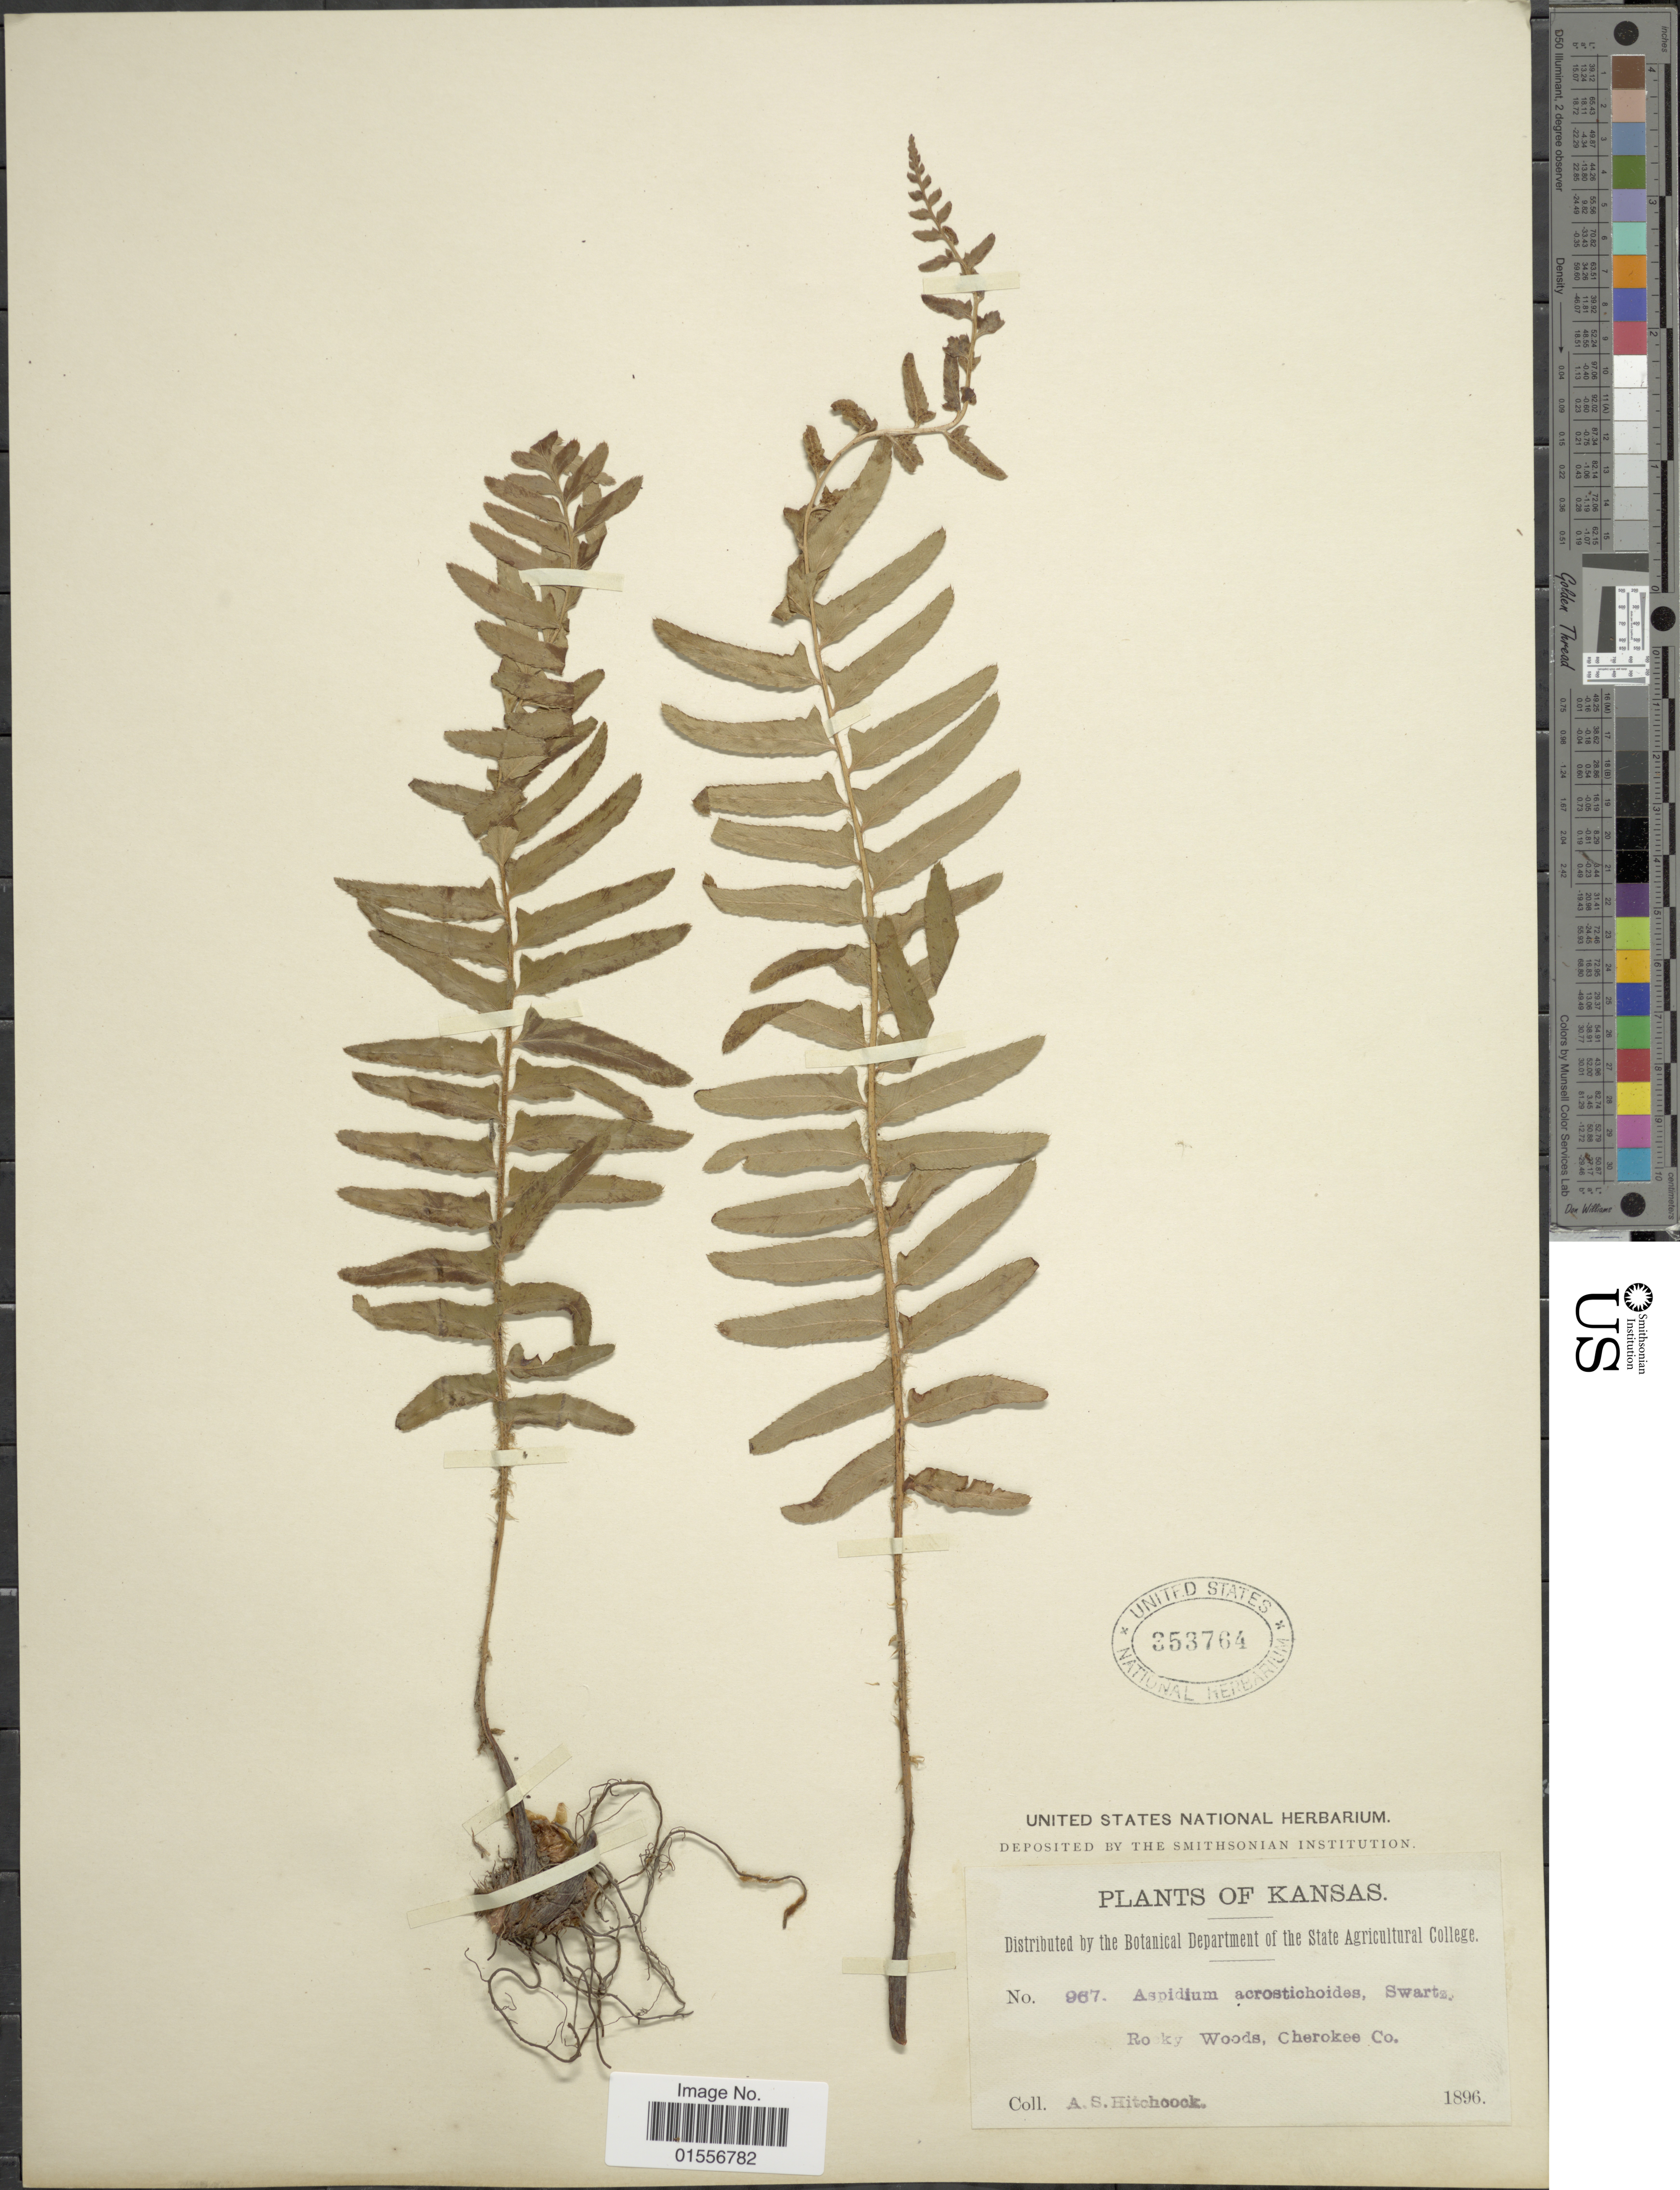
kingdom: Plantae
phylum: Tracheophyta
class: Polypodiopsida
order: Polypodiales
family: Dryopteridaceae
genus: Polystichum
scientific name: Polystichum acrostichoides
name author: (Michx.) Schott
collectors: A. S. Hitchcock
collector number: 967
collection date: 1896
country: United States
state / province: Kansas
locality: Rocky woods, Cherokee Co.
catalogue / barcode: US 353764